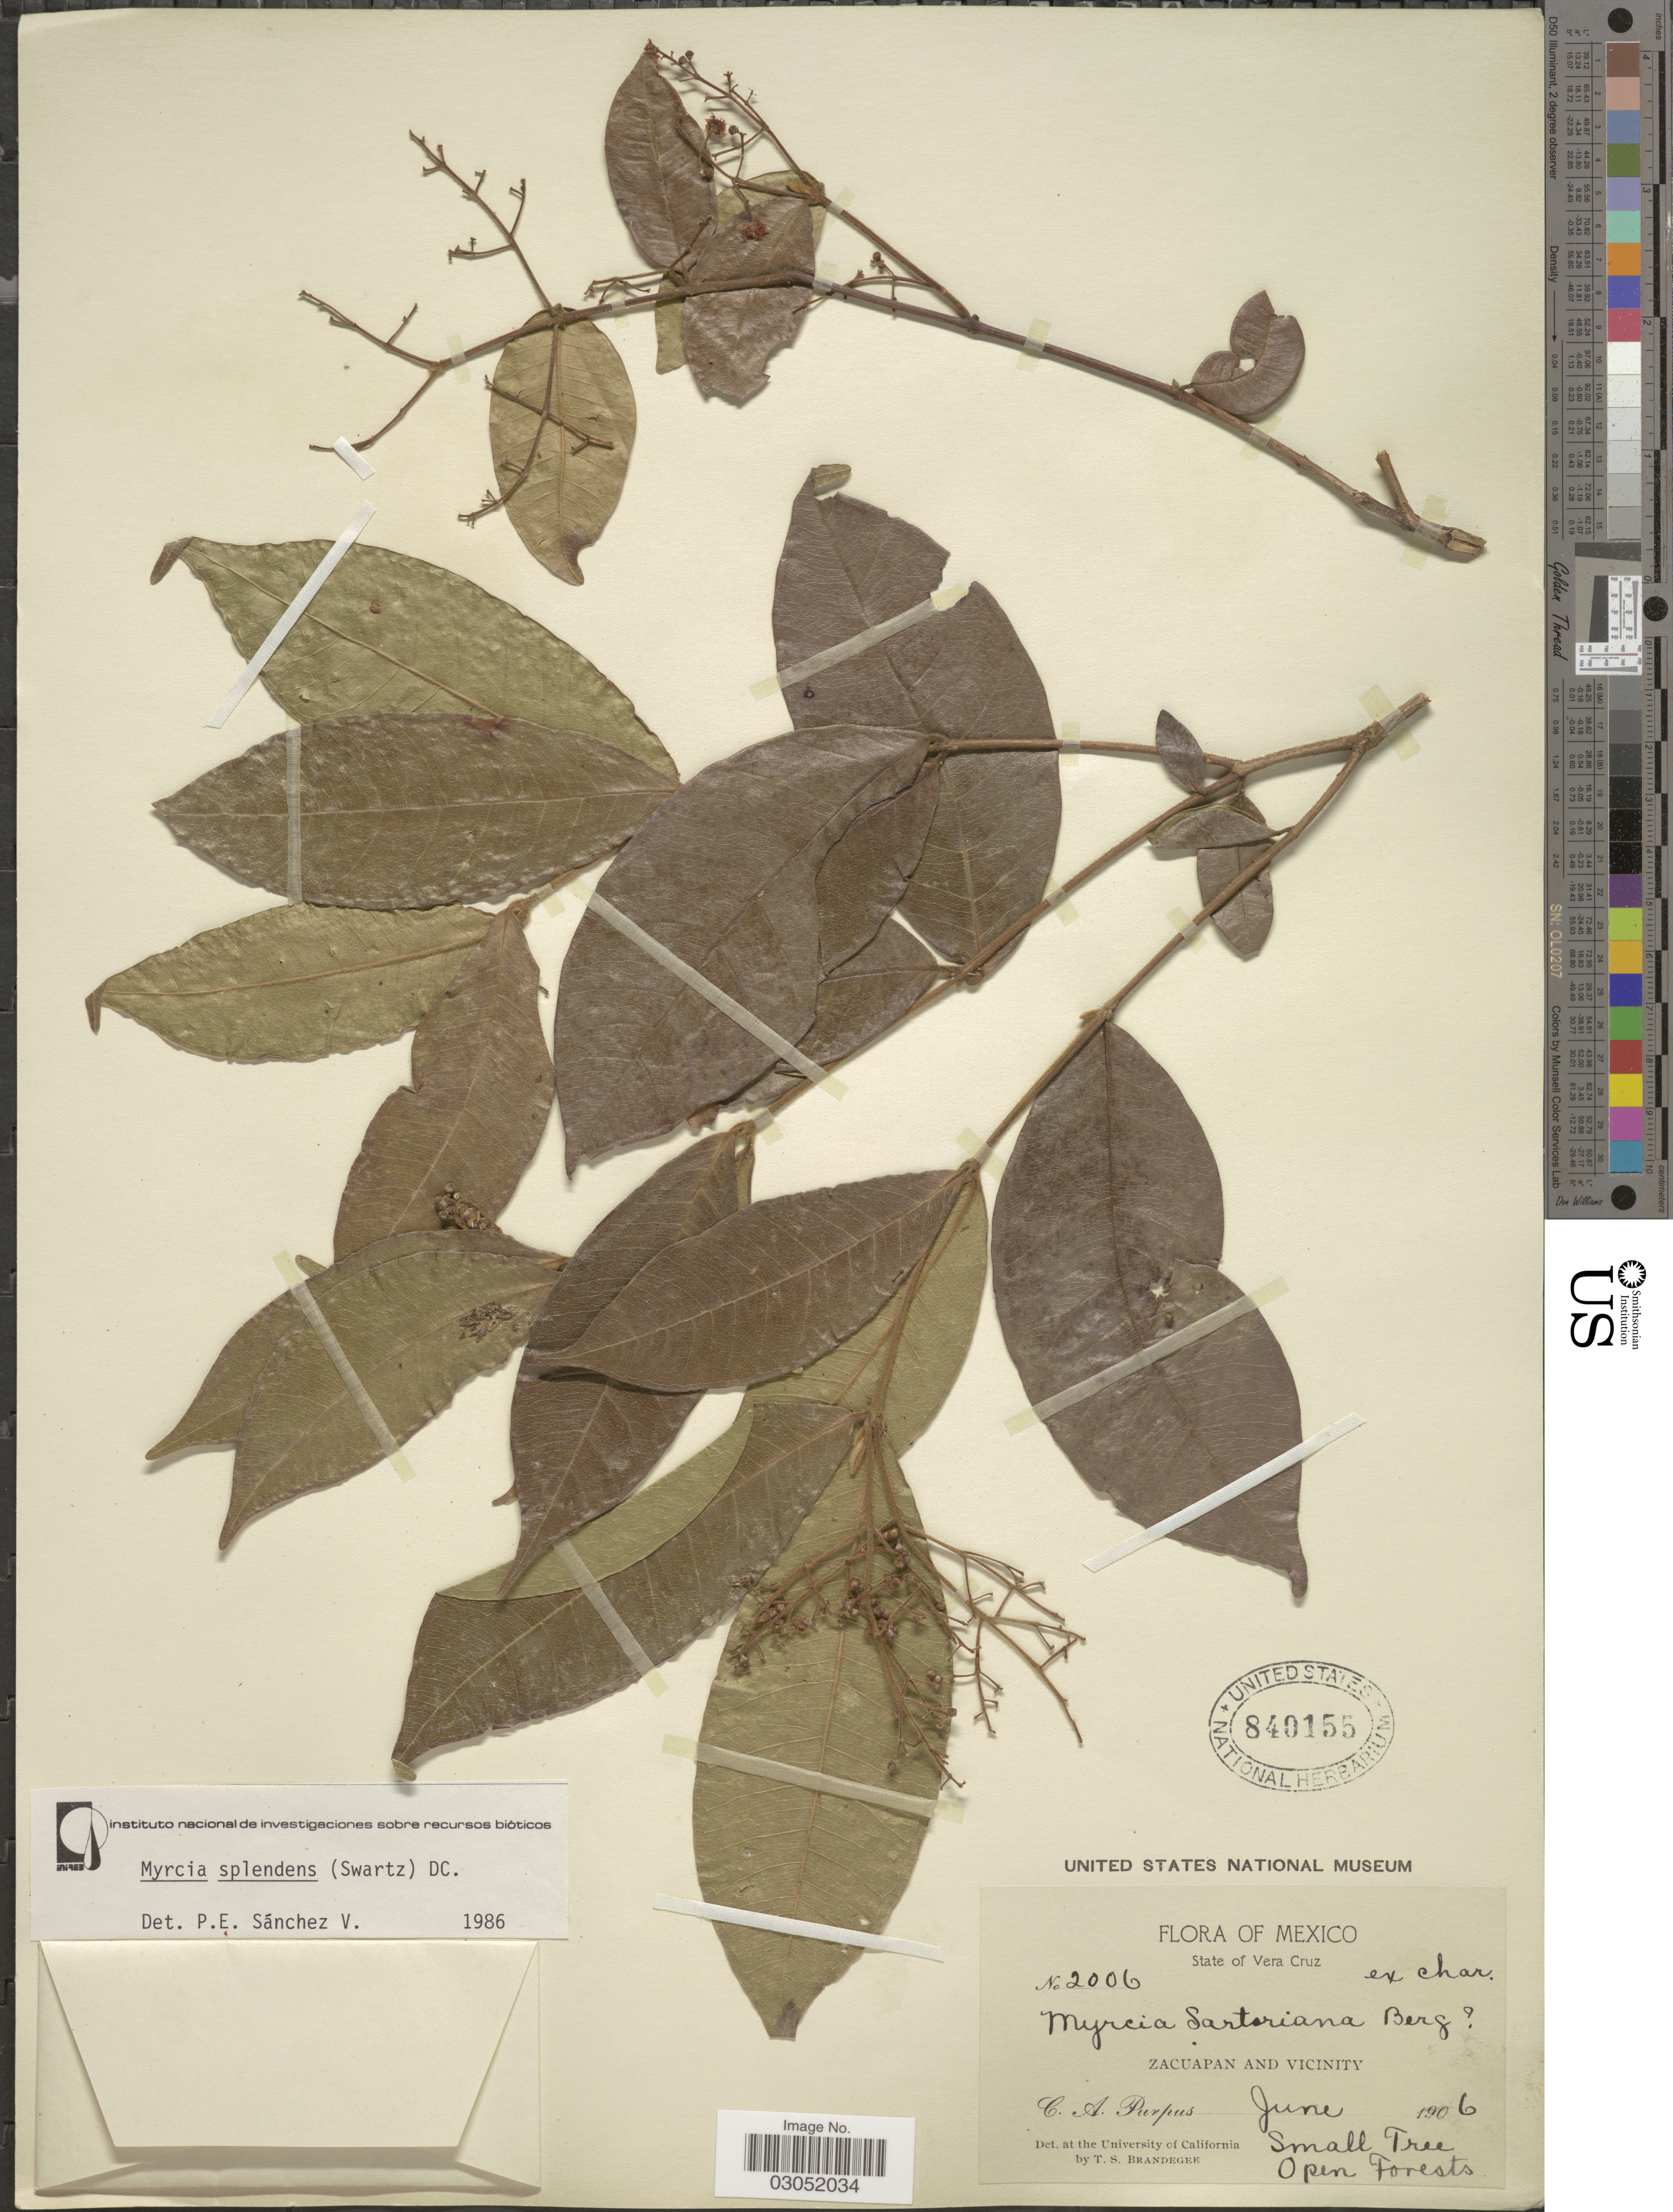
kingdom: Plantae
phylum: Tracheophyta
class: Magnoliopsida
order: Myrtales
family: Myrtaceae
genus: Myrcia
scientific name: Myrcia splendens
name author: (Sw.) DC.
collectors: C. A. Purpus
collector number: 2006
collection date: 1906-06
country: Mexico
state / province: Veracruz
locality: State of Vera Cruz. Zacuapan and vicinity.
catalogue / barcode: US 840155